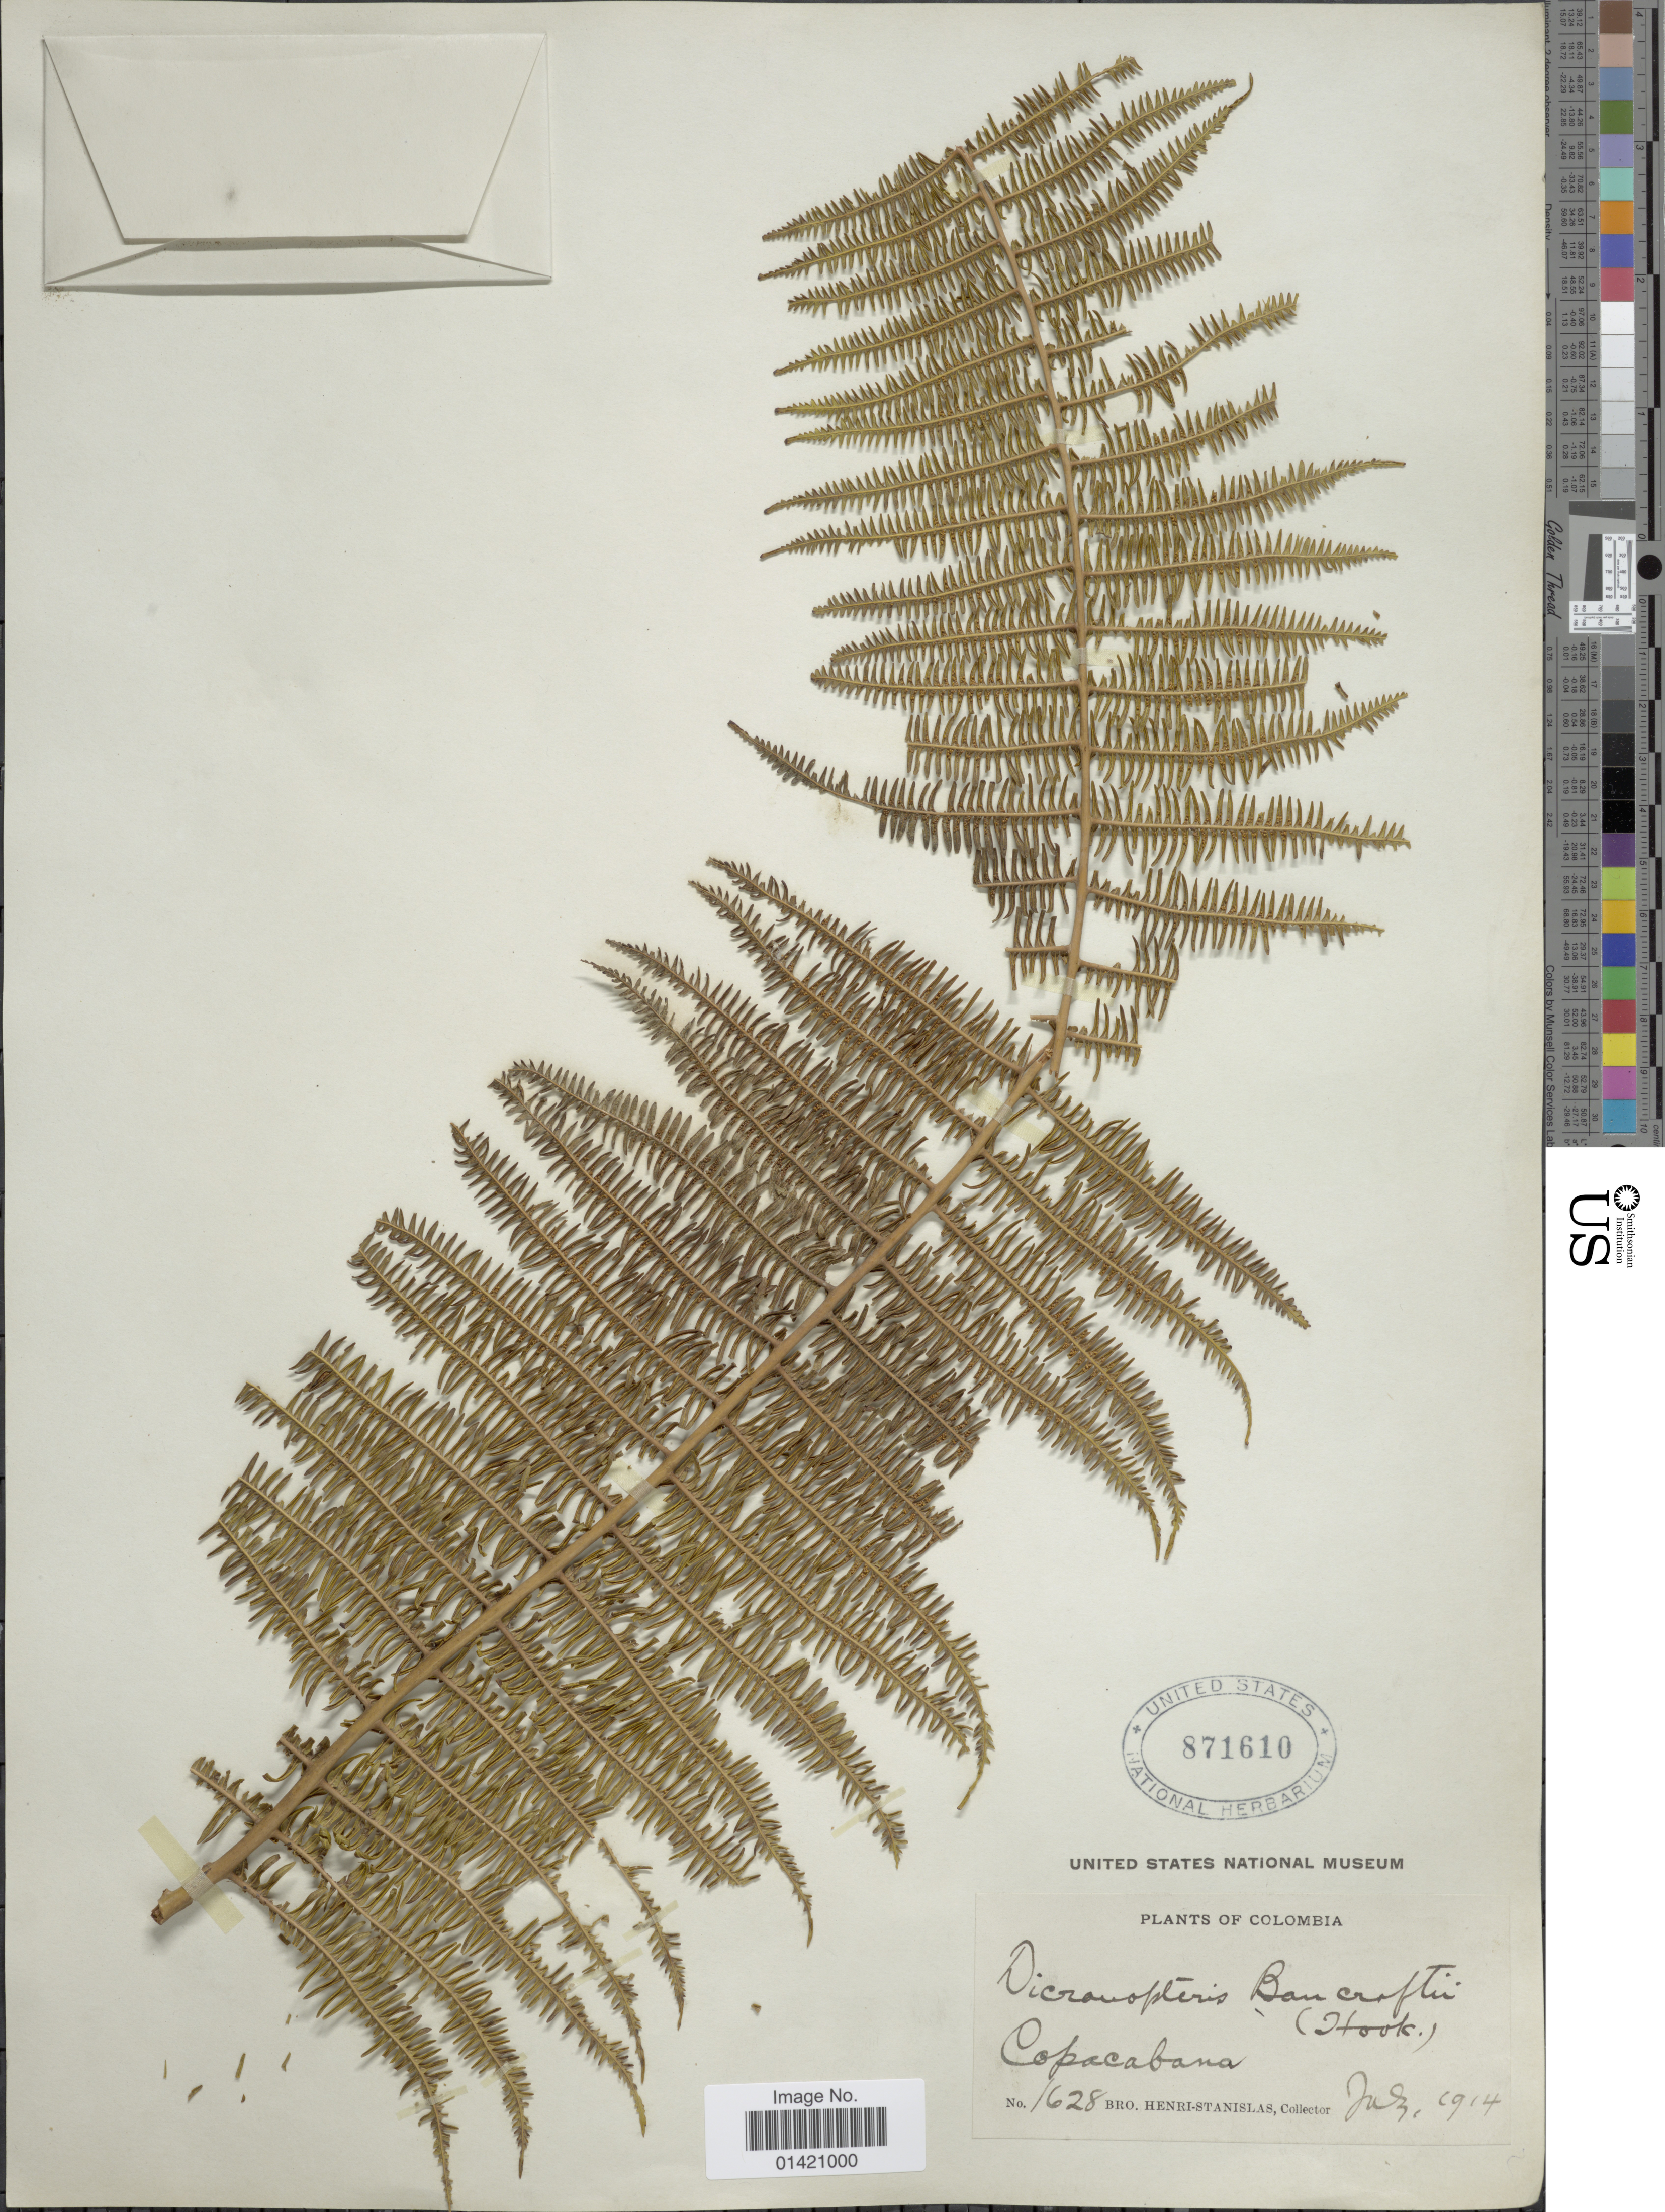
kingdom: Plantae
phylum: Tracheophyta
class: Polypodiopsida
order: Gleicheniales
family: Gleicheniaceae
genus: Diplopterygium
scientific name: Diplopterygium bancroftii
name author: (Hook.) A.R. Sm.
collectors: Henri-Stanislas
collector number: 1628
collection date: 1914-07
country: Colombia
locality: Copacabana.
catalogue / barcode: US 871610